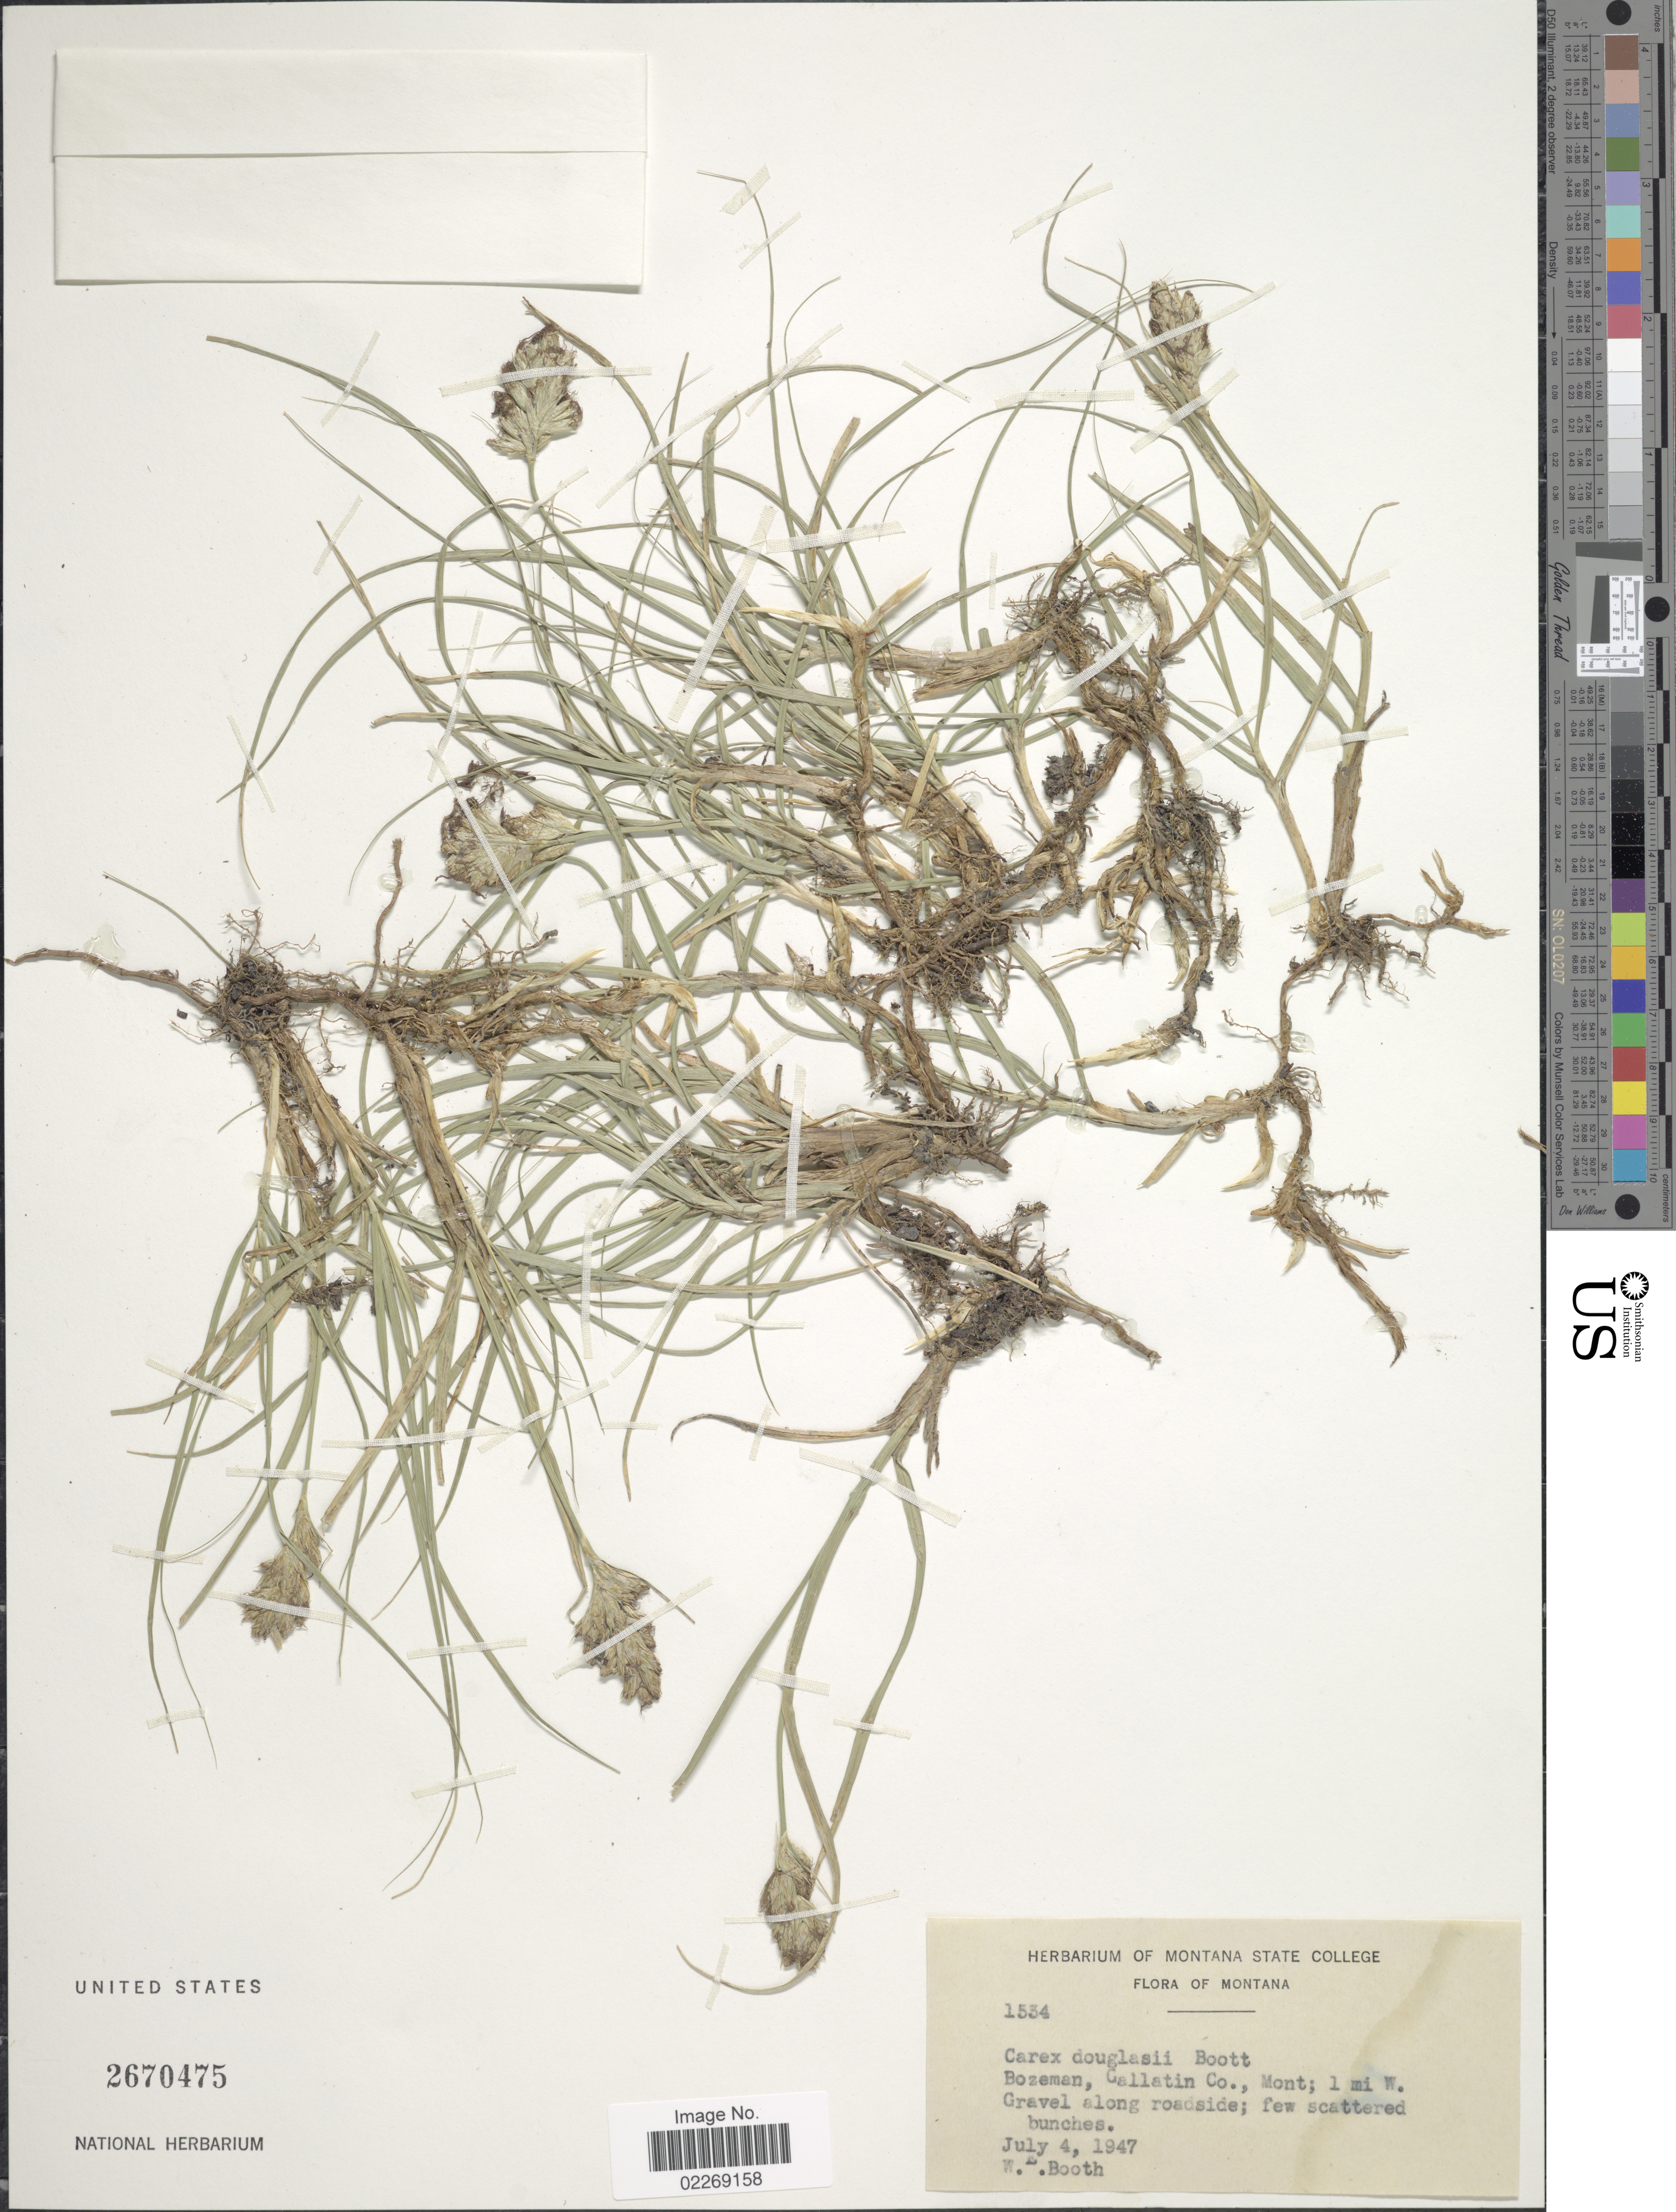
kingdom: Plantae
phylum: Tracheophyta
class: Liliopsida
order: Poales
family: Cyperaceae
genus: Carex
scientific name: Carex douglasii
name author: Boott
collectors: W. Booth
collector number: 1534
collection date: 1947-07-04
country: United States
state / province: Montana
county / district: Gallatin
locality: Bozeman, 1 mi W.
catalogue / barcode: US 2670475